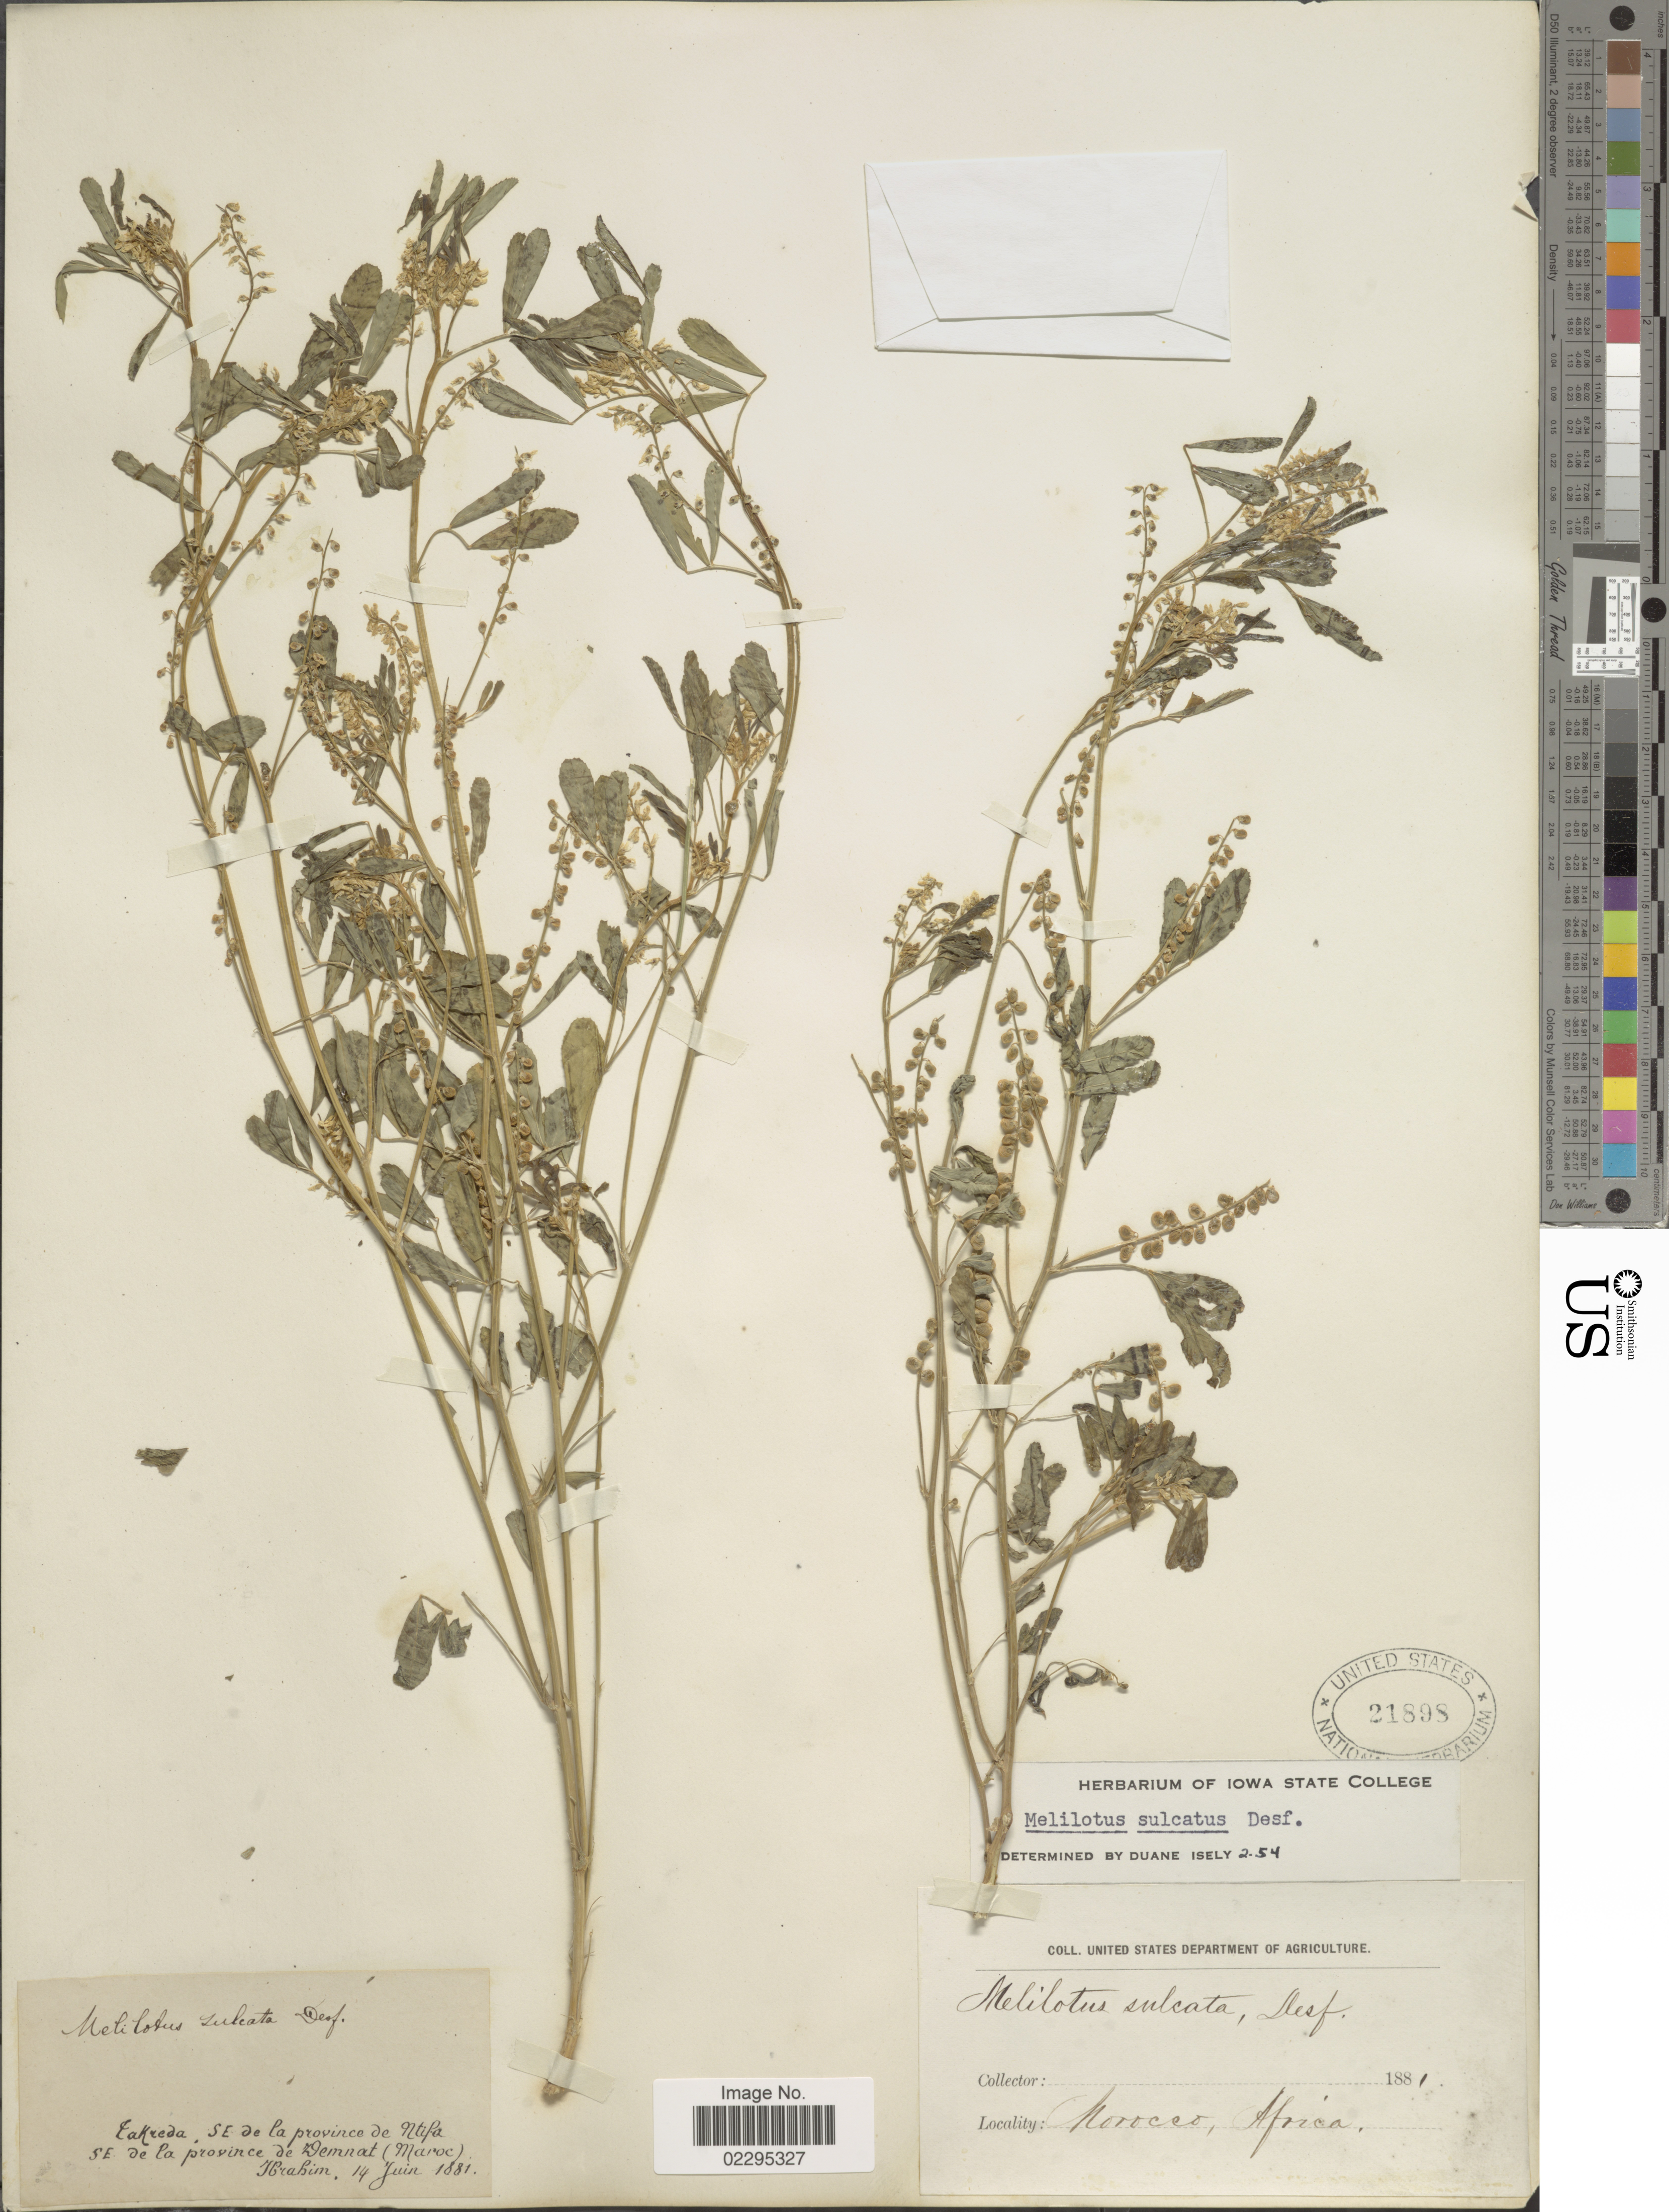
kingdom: Plantae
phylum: Tracheophyta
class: Magnoliopsida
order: Fabales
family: Fabaceae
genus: Melilotus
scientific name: Melilotus sulcatus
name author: Desf.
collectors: -. Ibrahim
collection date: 1881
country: Morocco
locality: Takreda , SE de la province de Nitfa SE de la province de Demnat (Maroc).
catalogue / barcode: US 21898